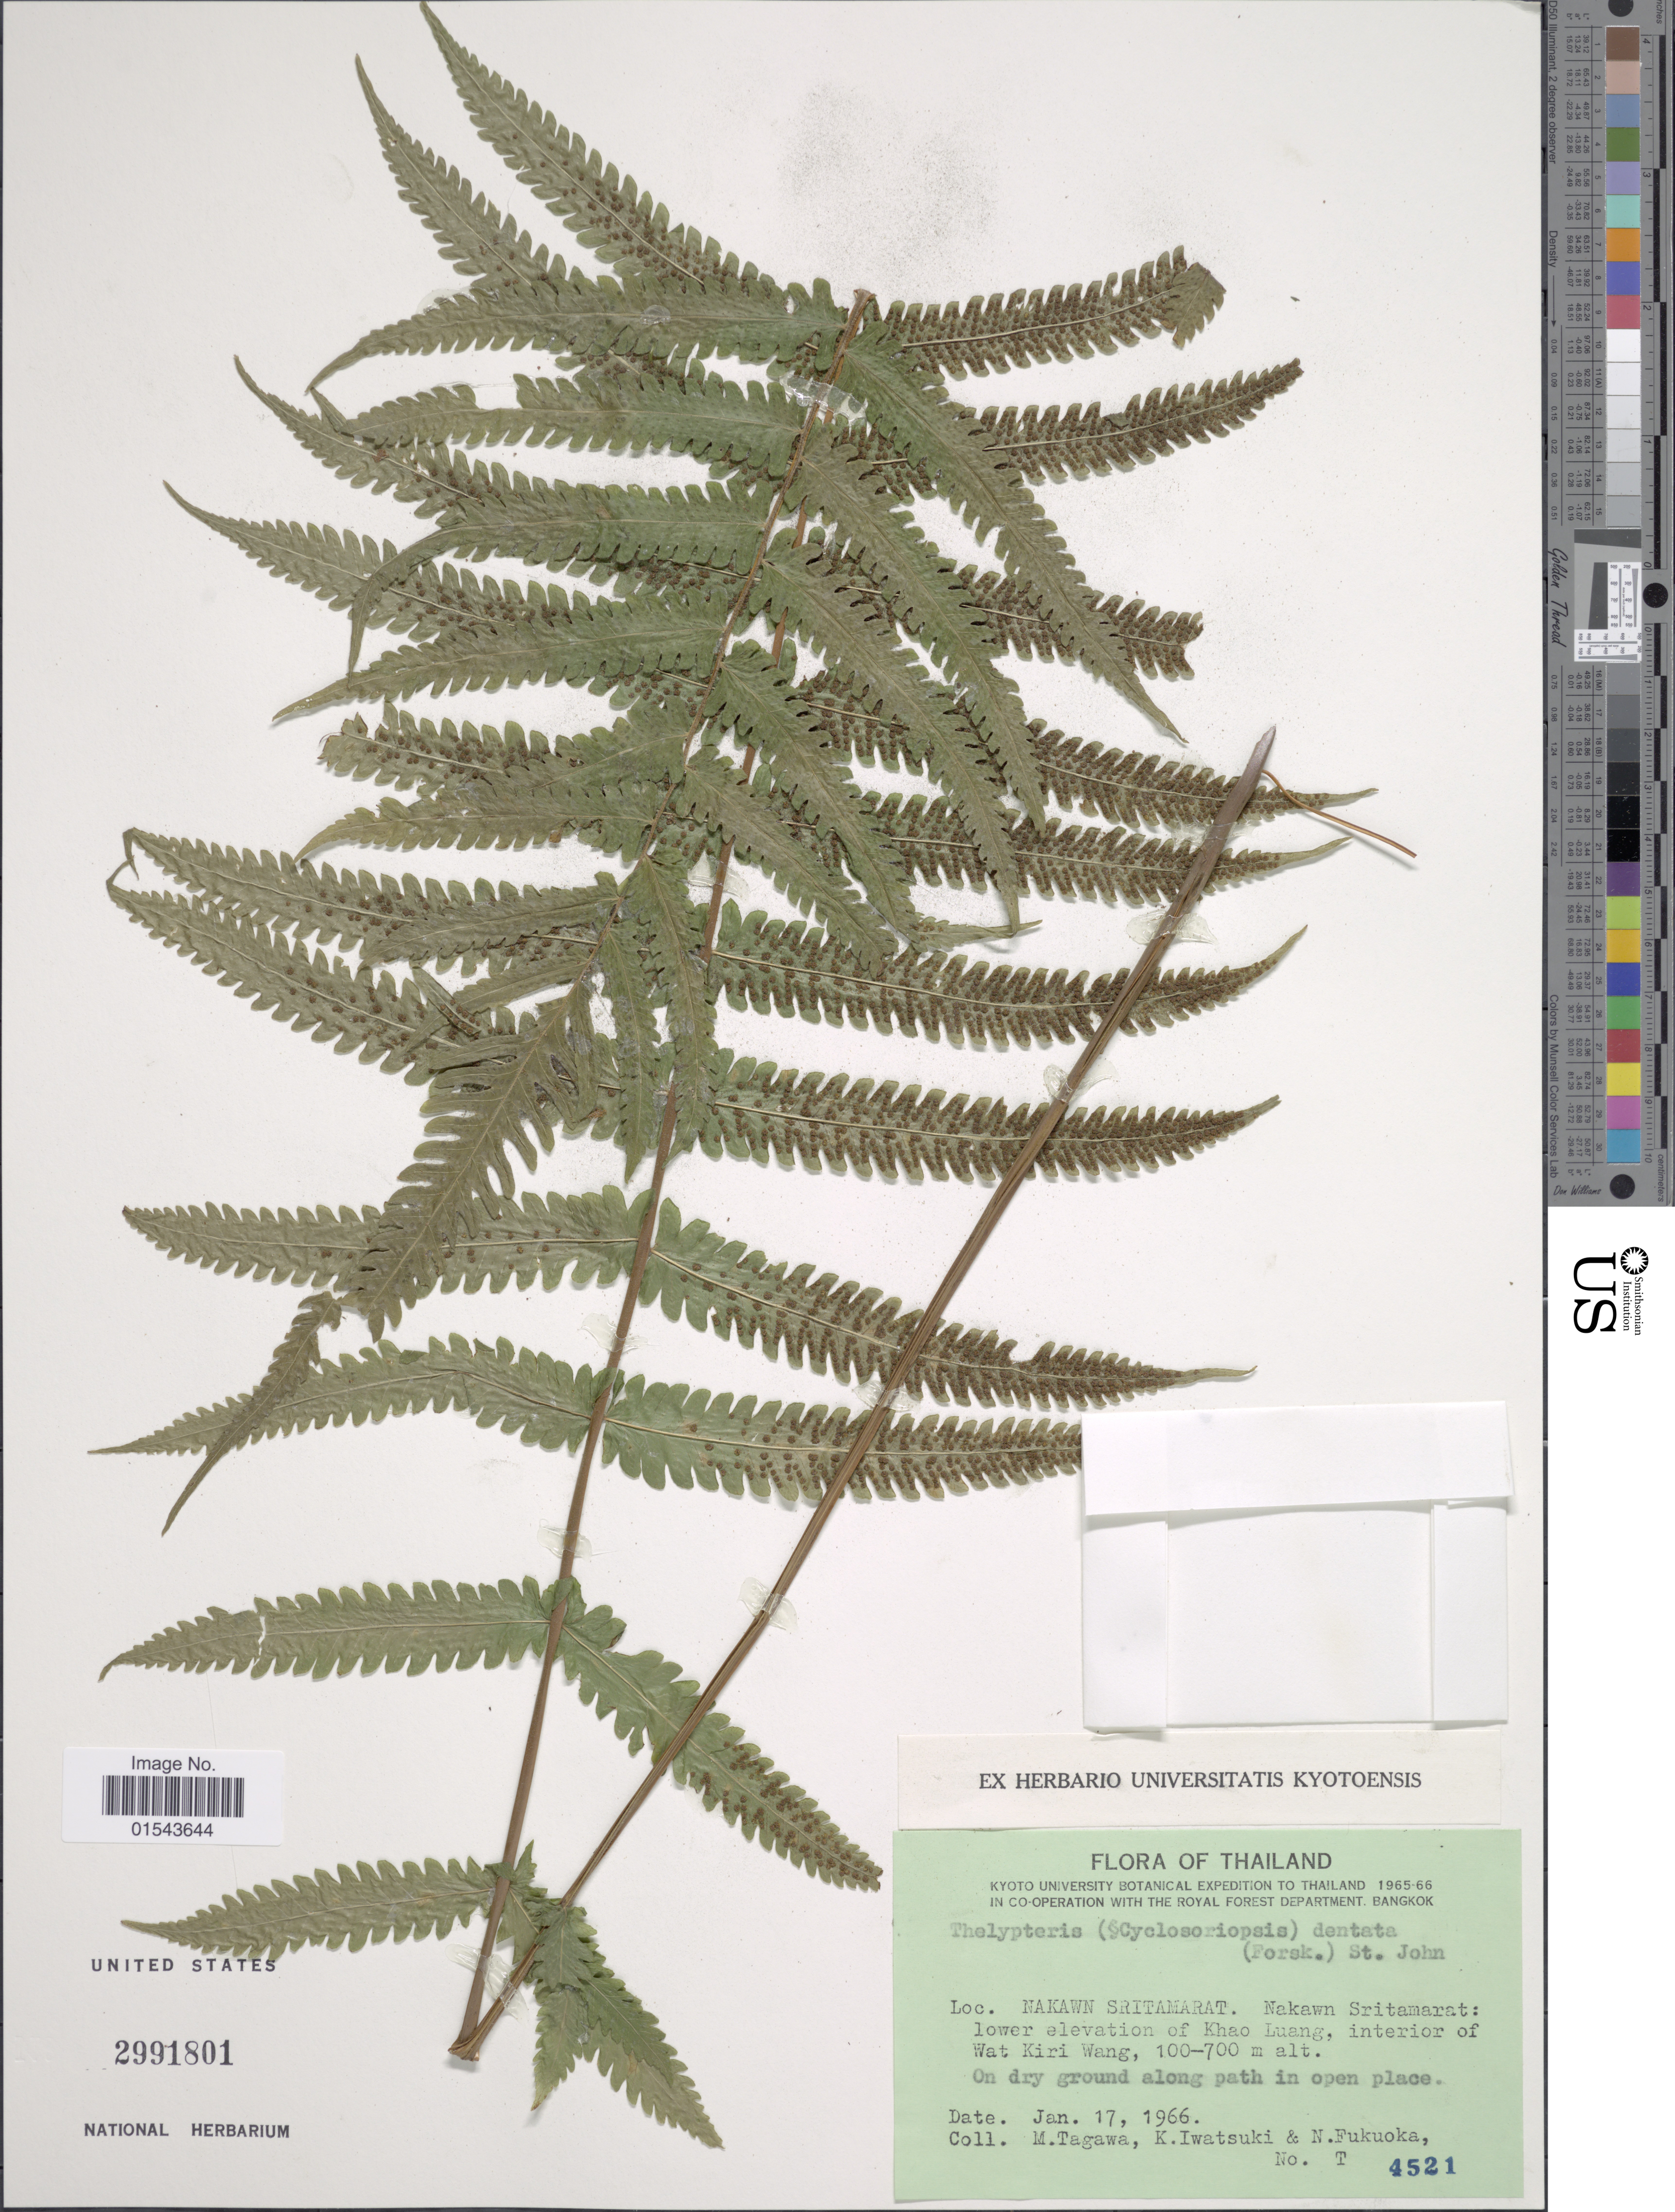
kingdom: Plantae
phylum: Tracheophyta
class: Polypodiopsida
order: Polypodiales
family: Thelypteridaceae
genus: Christella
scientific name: Christella dentata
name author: (Forssk.) Brownsey & Jermy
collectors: M. Tagawa, K. Iwatsuki & N. Fukuoka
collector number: T 4521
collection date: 1966-01-17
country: Thailand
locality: Nakawn Sritamarat: lower elevation of Khao Luang, interior of Wat Kiri Wang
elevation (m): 100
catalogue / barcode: US 2991801